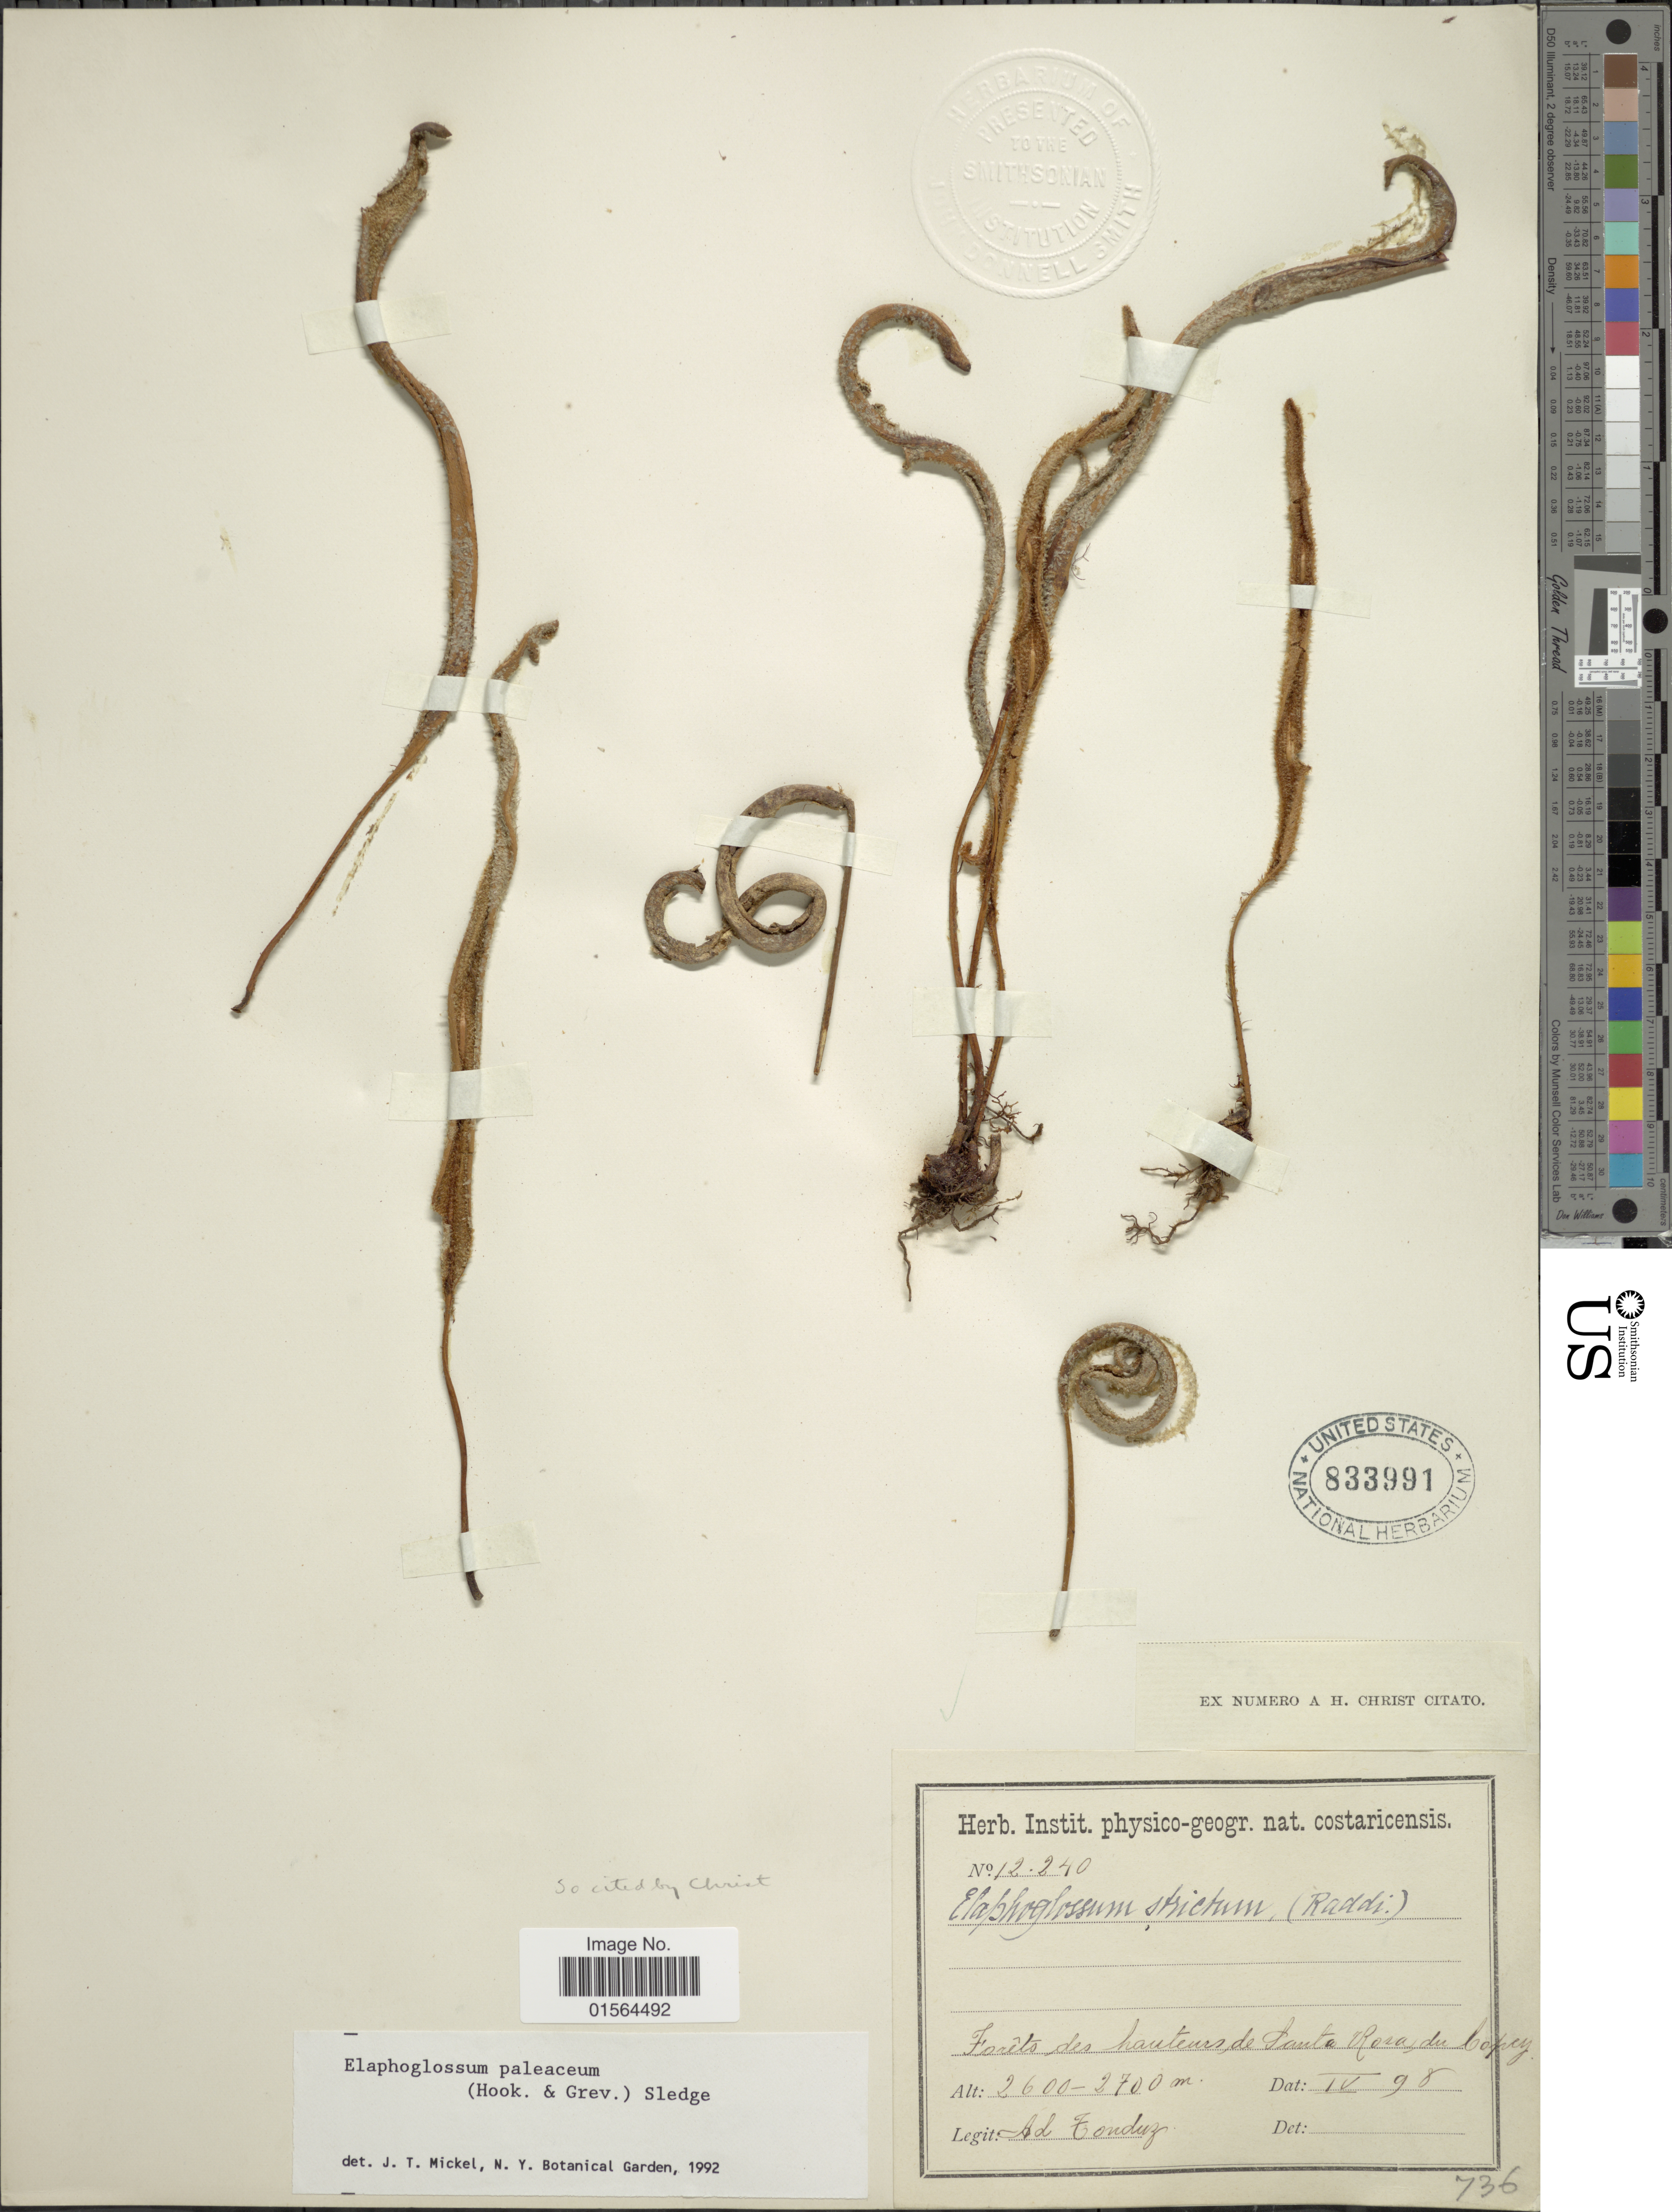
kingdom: Plantae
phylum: Tracheophyta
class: Polypodiopsida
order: Polypodiales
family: Dryopteridaceae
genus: Elaphoglossum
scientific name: Elaphoglossum paleaceum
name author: (Hook. & Grev.) Sledge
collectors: A. Tonduz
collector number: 12240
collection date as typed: Transcribed d/m/y: /4/98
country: Costa Rica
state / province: San José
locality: Forets des hauteurs de Santa Rosa du Copey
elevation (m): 2600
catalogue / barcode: US 833991